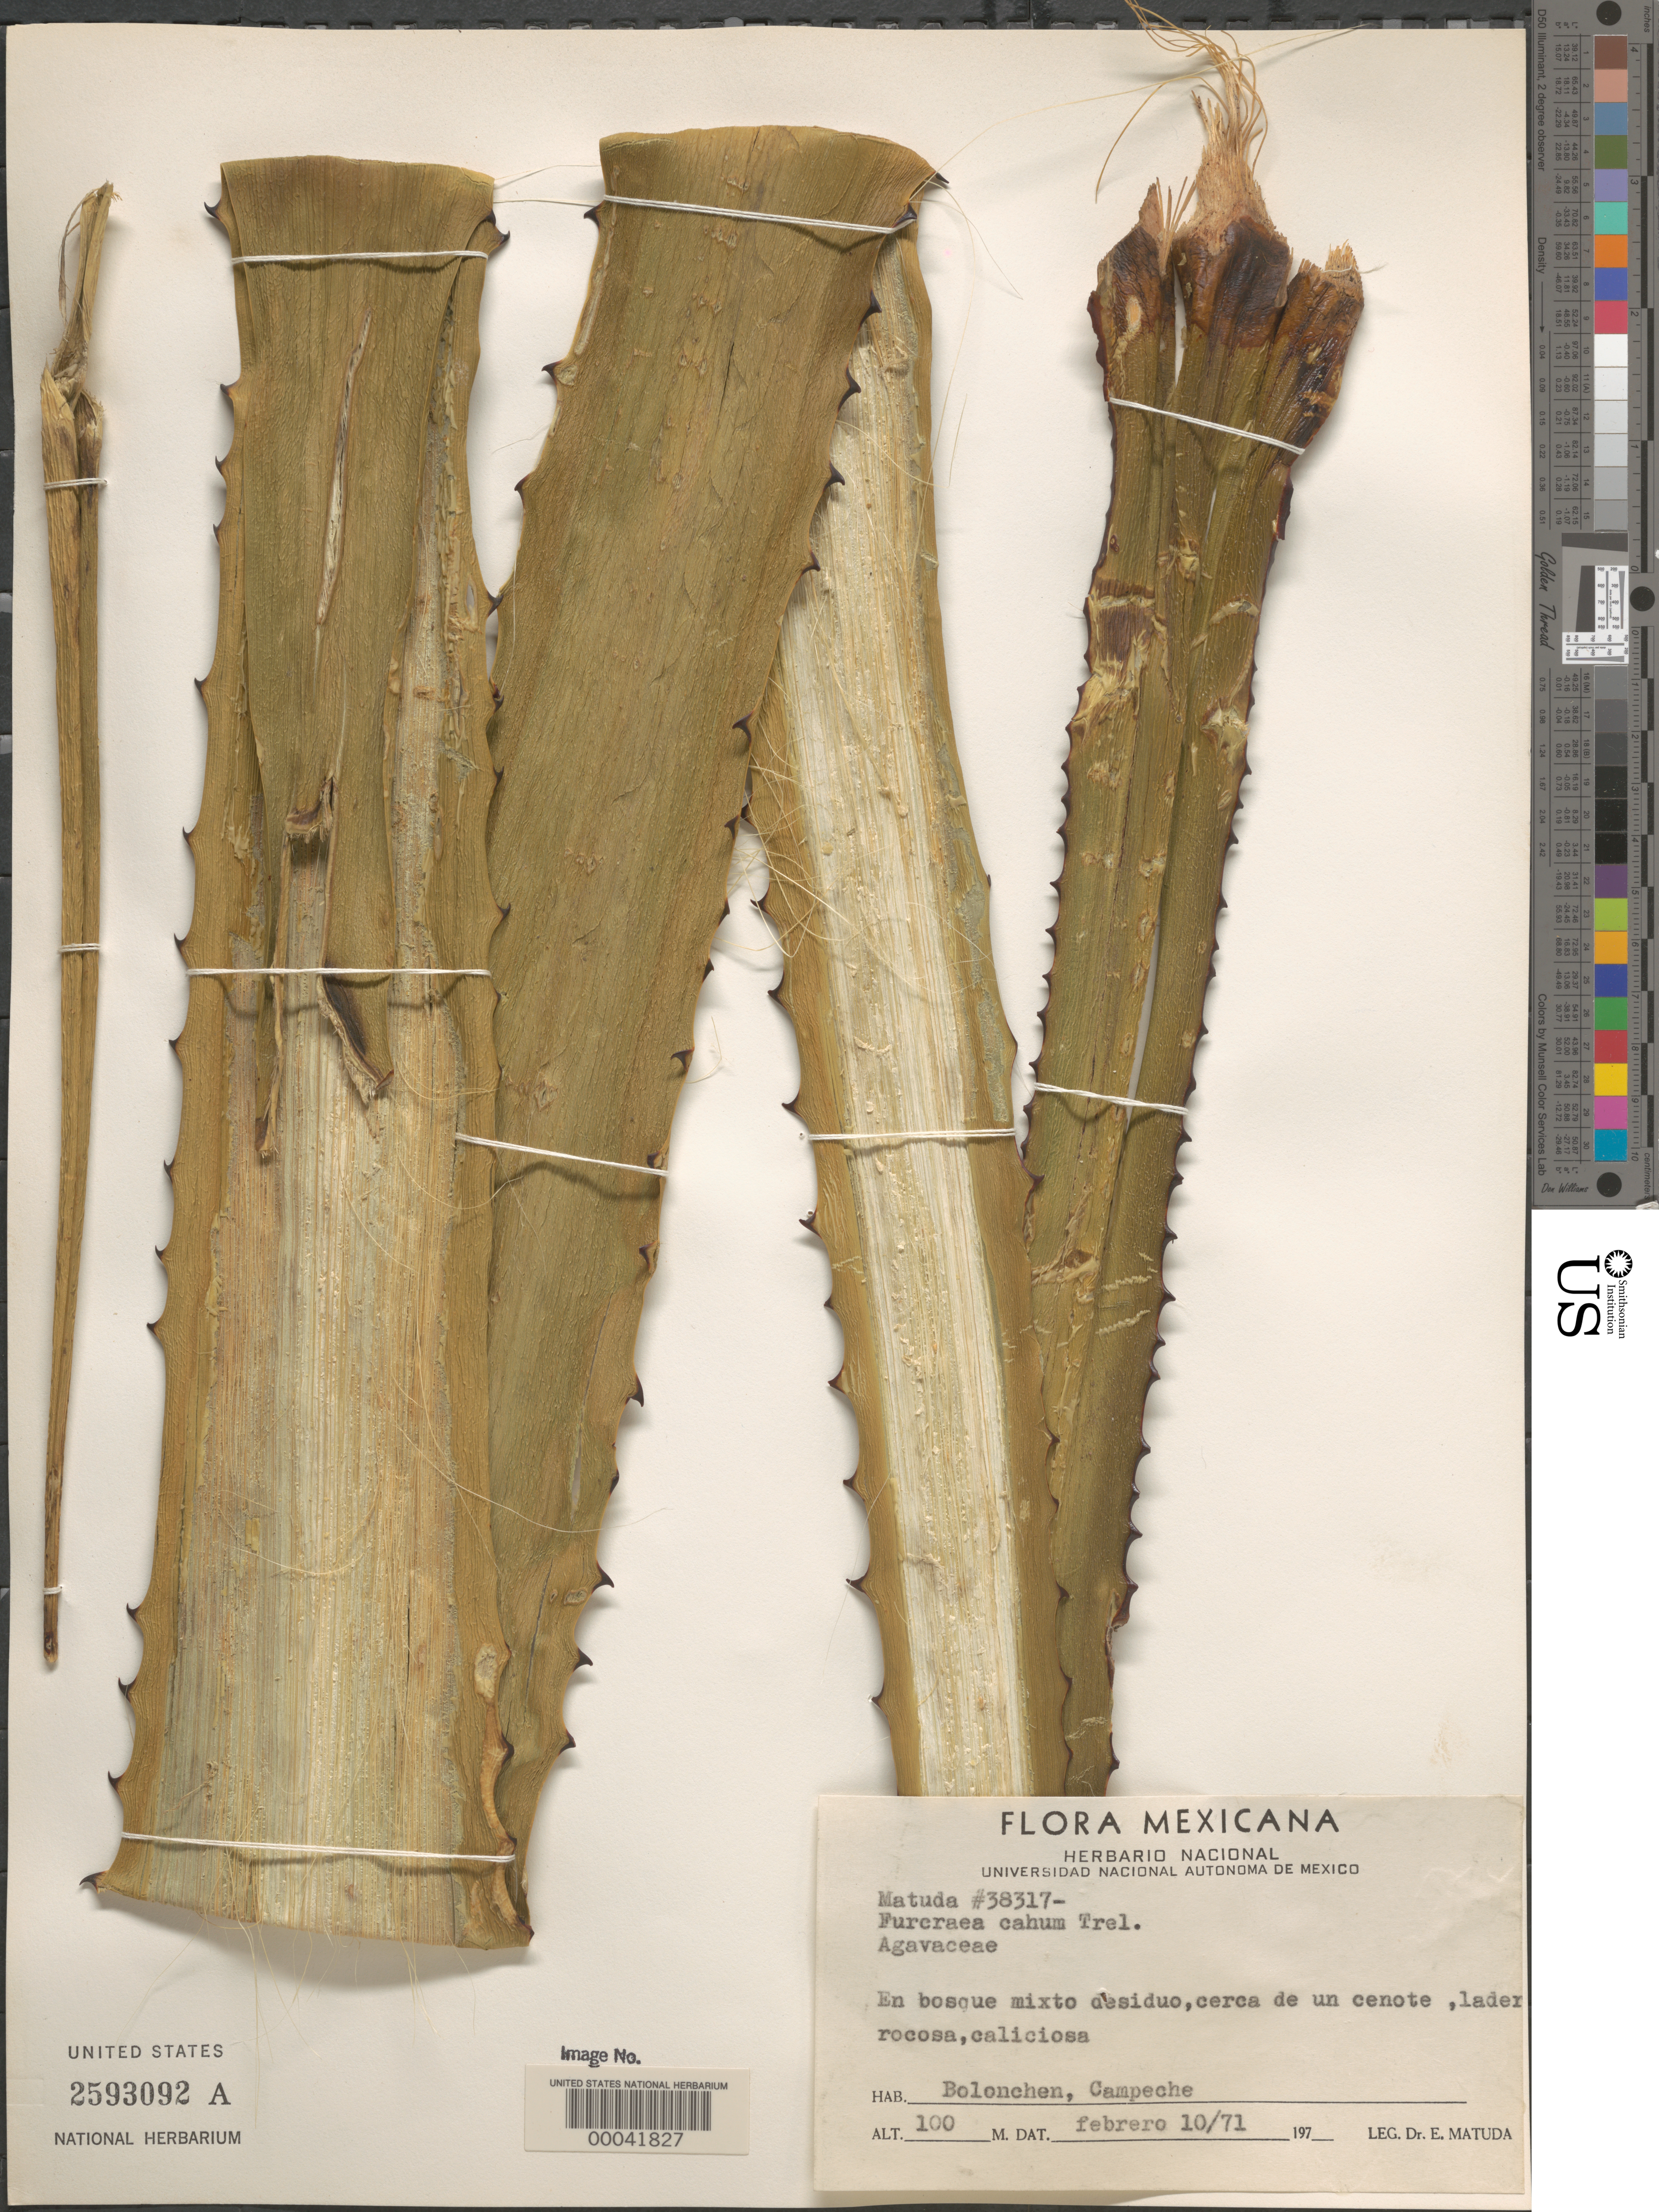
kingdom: Plantae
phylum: Tracheophyta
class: Liliopsida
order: Asparagales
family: Asparagaceae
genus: Furcraea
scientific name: Furcraea cabuya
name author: Trel.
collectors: E. Matuda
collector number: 38317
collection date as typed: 10 Feb 1871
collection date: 1871-02-10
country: Mexico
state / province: Campeche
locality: Bolonchen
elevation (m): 100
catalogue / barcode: US 2593092